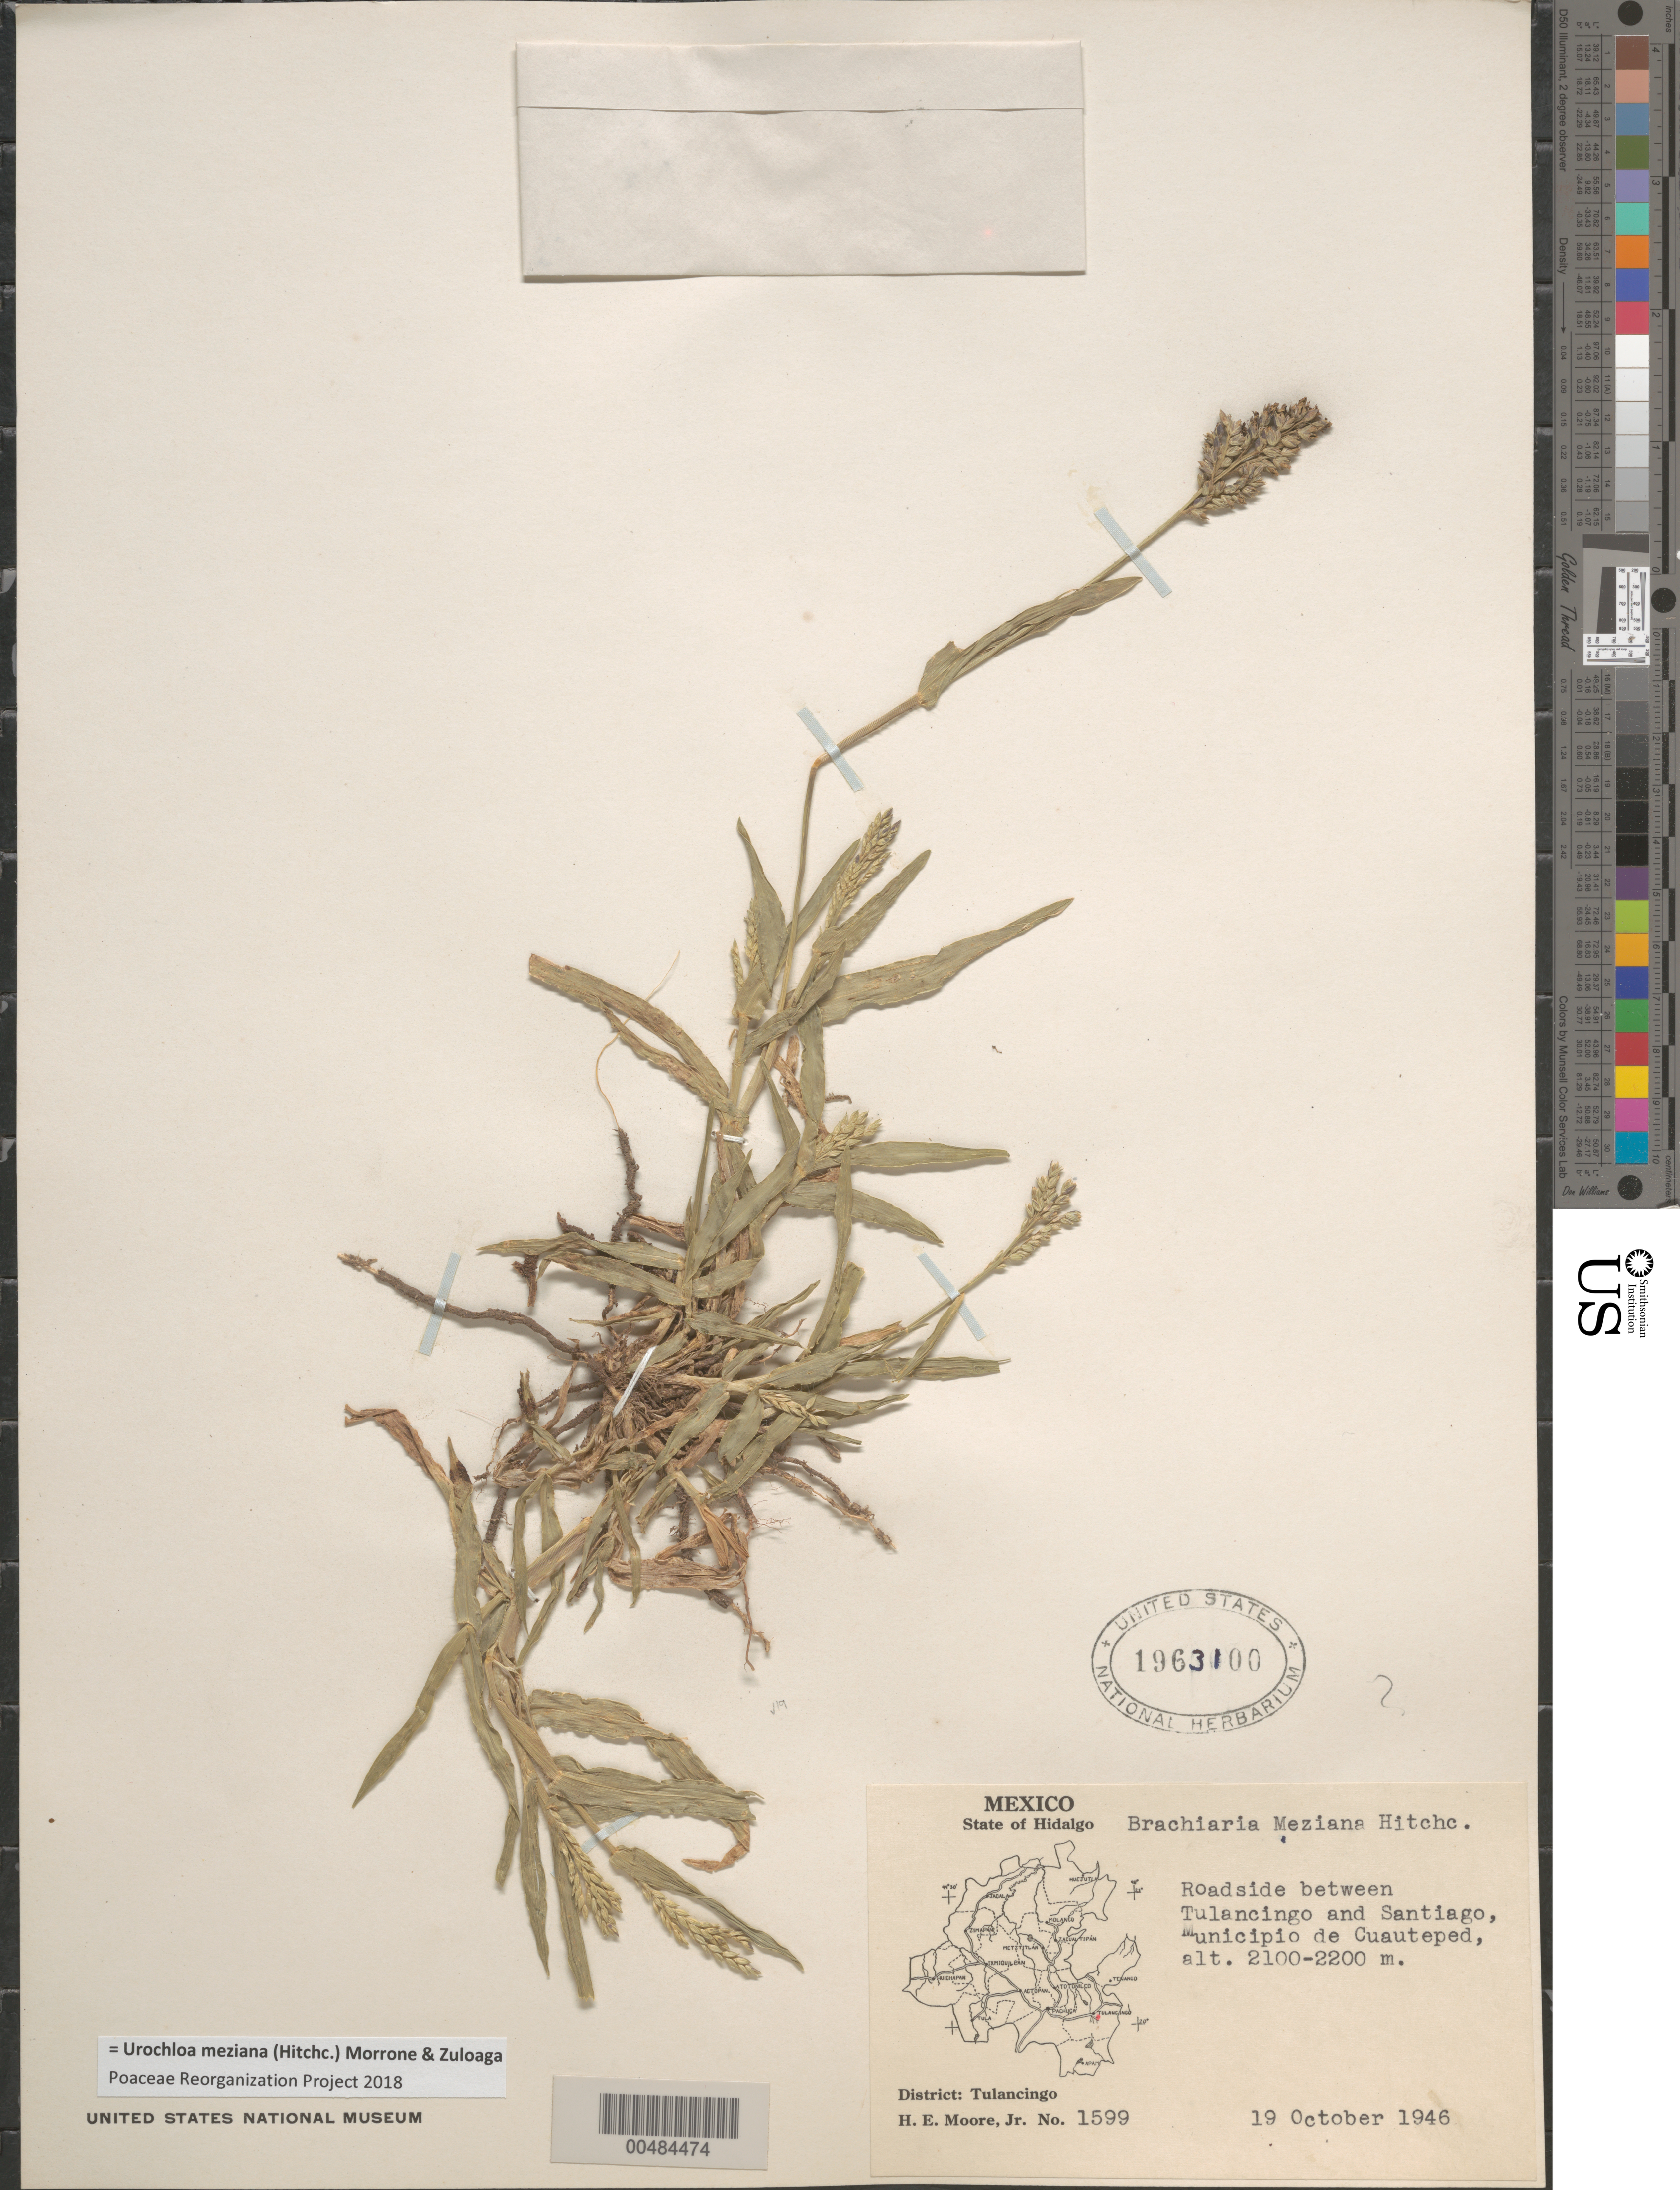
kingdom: Plantae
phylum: Tracheophyta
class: Liliopsida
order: Poales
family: Poaceae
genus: Brachiaria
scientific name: Brachiaria meziana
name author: Hitchc.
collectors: H. E. Moore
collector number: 1599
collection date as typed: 19 Oct 1946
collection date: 1946-10-19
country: Mexico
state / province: Hidalgo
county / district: Cuautepec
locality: Dist. Tulancingo, roadside between Tulancingo and Santiago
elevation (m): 2100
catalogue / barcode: US 1963100